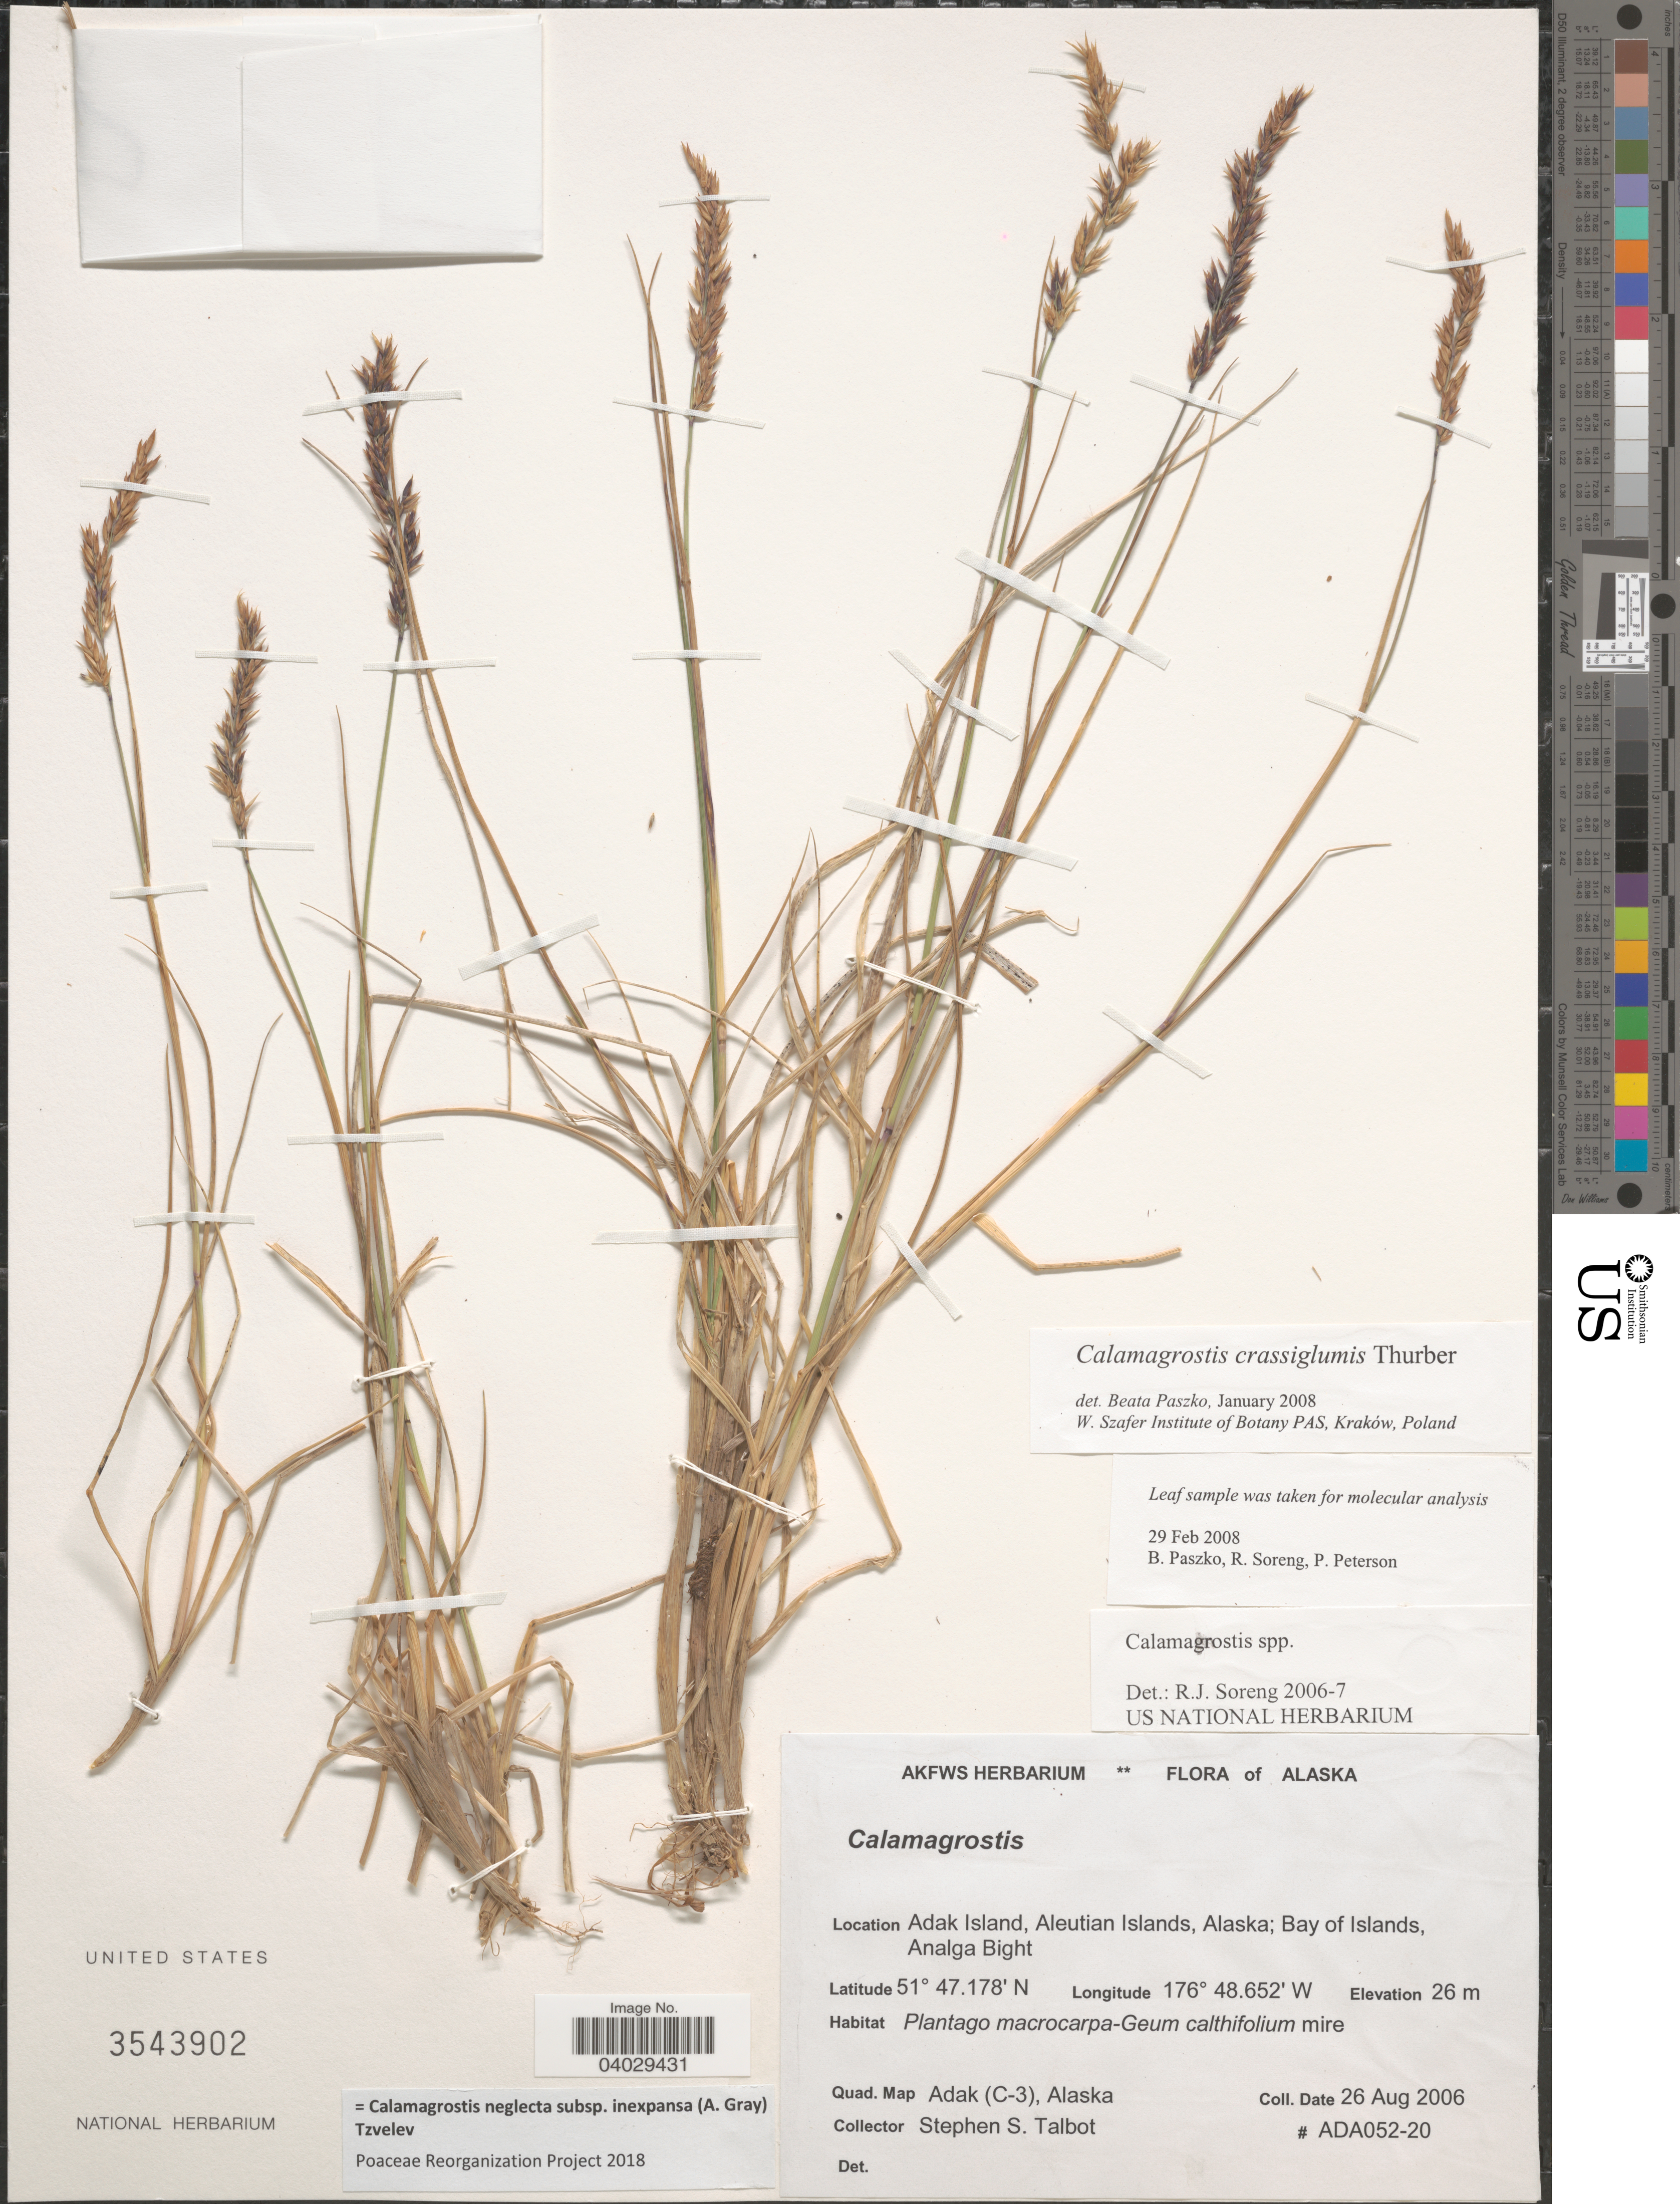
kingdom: Plantae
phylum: Tracheophyta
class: Liliopsida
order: Poales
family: Poaceae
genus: Calamagrostis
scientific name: Calamagrostis neglecta subsp. inexpansa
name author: (A. Gray) Tzvelev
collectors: S. S. Talbot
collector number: ADA052-20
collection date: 2006-08-26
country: United States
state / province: Alaska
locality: Adak Island, Aleutian Islands, Alaska; Bay of Islands, Analga Bight. Quad. Map Adak (C-3), Alaska.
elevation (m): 26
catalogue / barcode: US 3543902